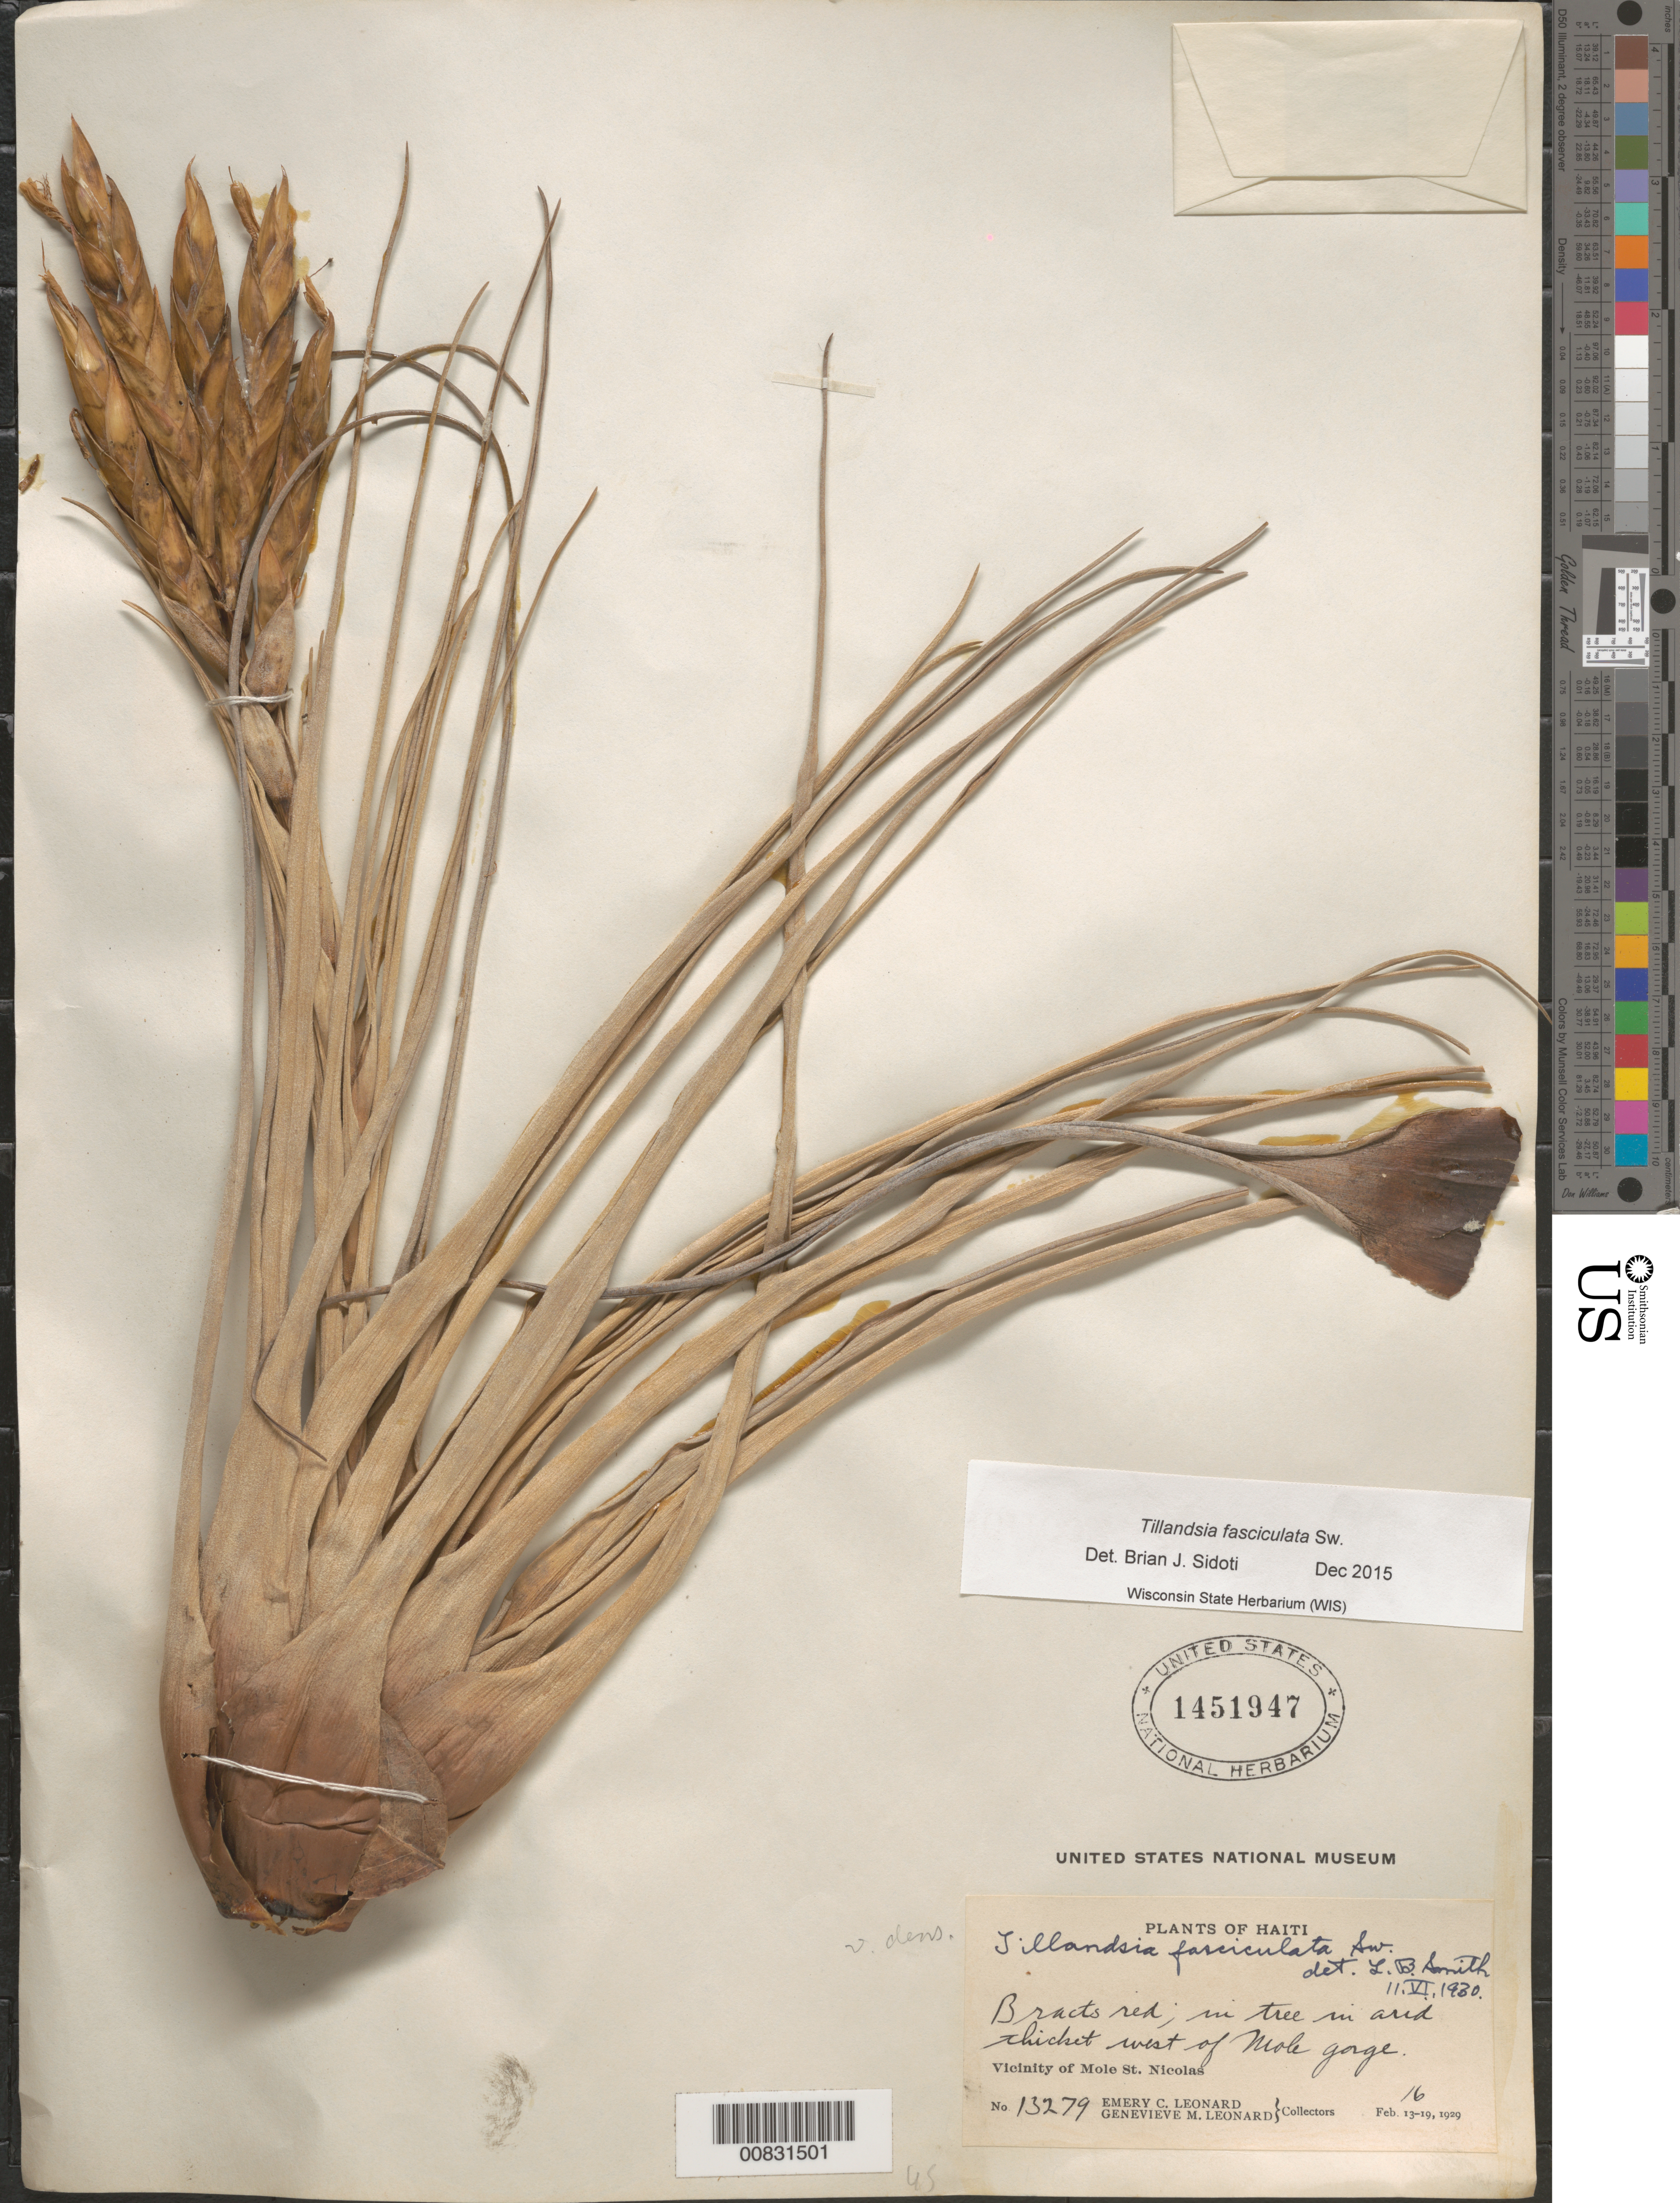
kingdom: Plantae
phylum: Tracheophyta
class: Liliopsida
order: Poales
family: Bromeliaceae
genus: Tillandsia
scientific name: Tillandsia fasciculata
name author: Sw.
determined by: Sidoti, B. J.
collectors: E. C. Leonard & G. M. Leonard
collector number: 13279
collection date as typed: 16 Feb 1929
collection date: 1929-02-16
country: Haiti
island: Hispaniola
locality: Vicinity of Mole St. Nicolas, west of Mole Gorge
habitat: On tree in arid thicket.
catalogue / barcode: US 1451947